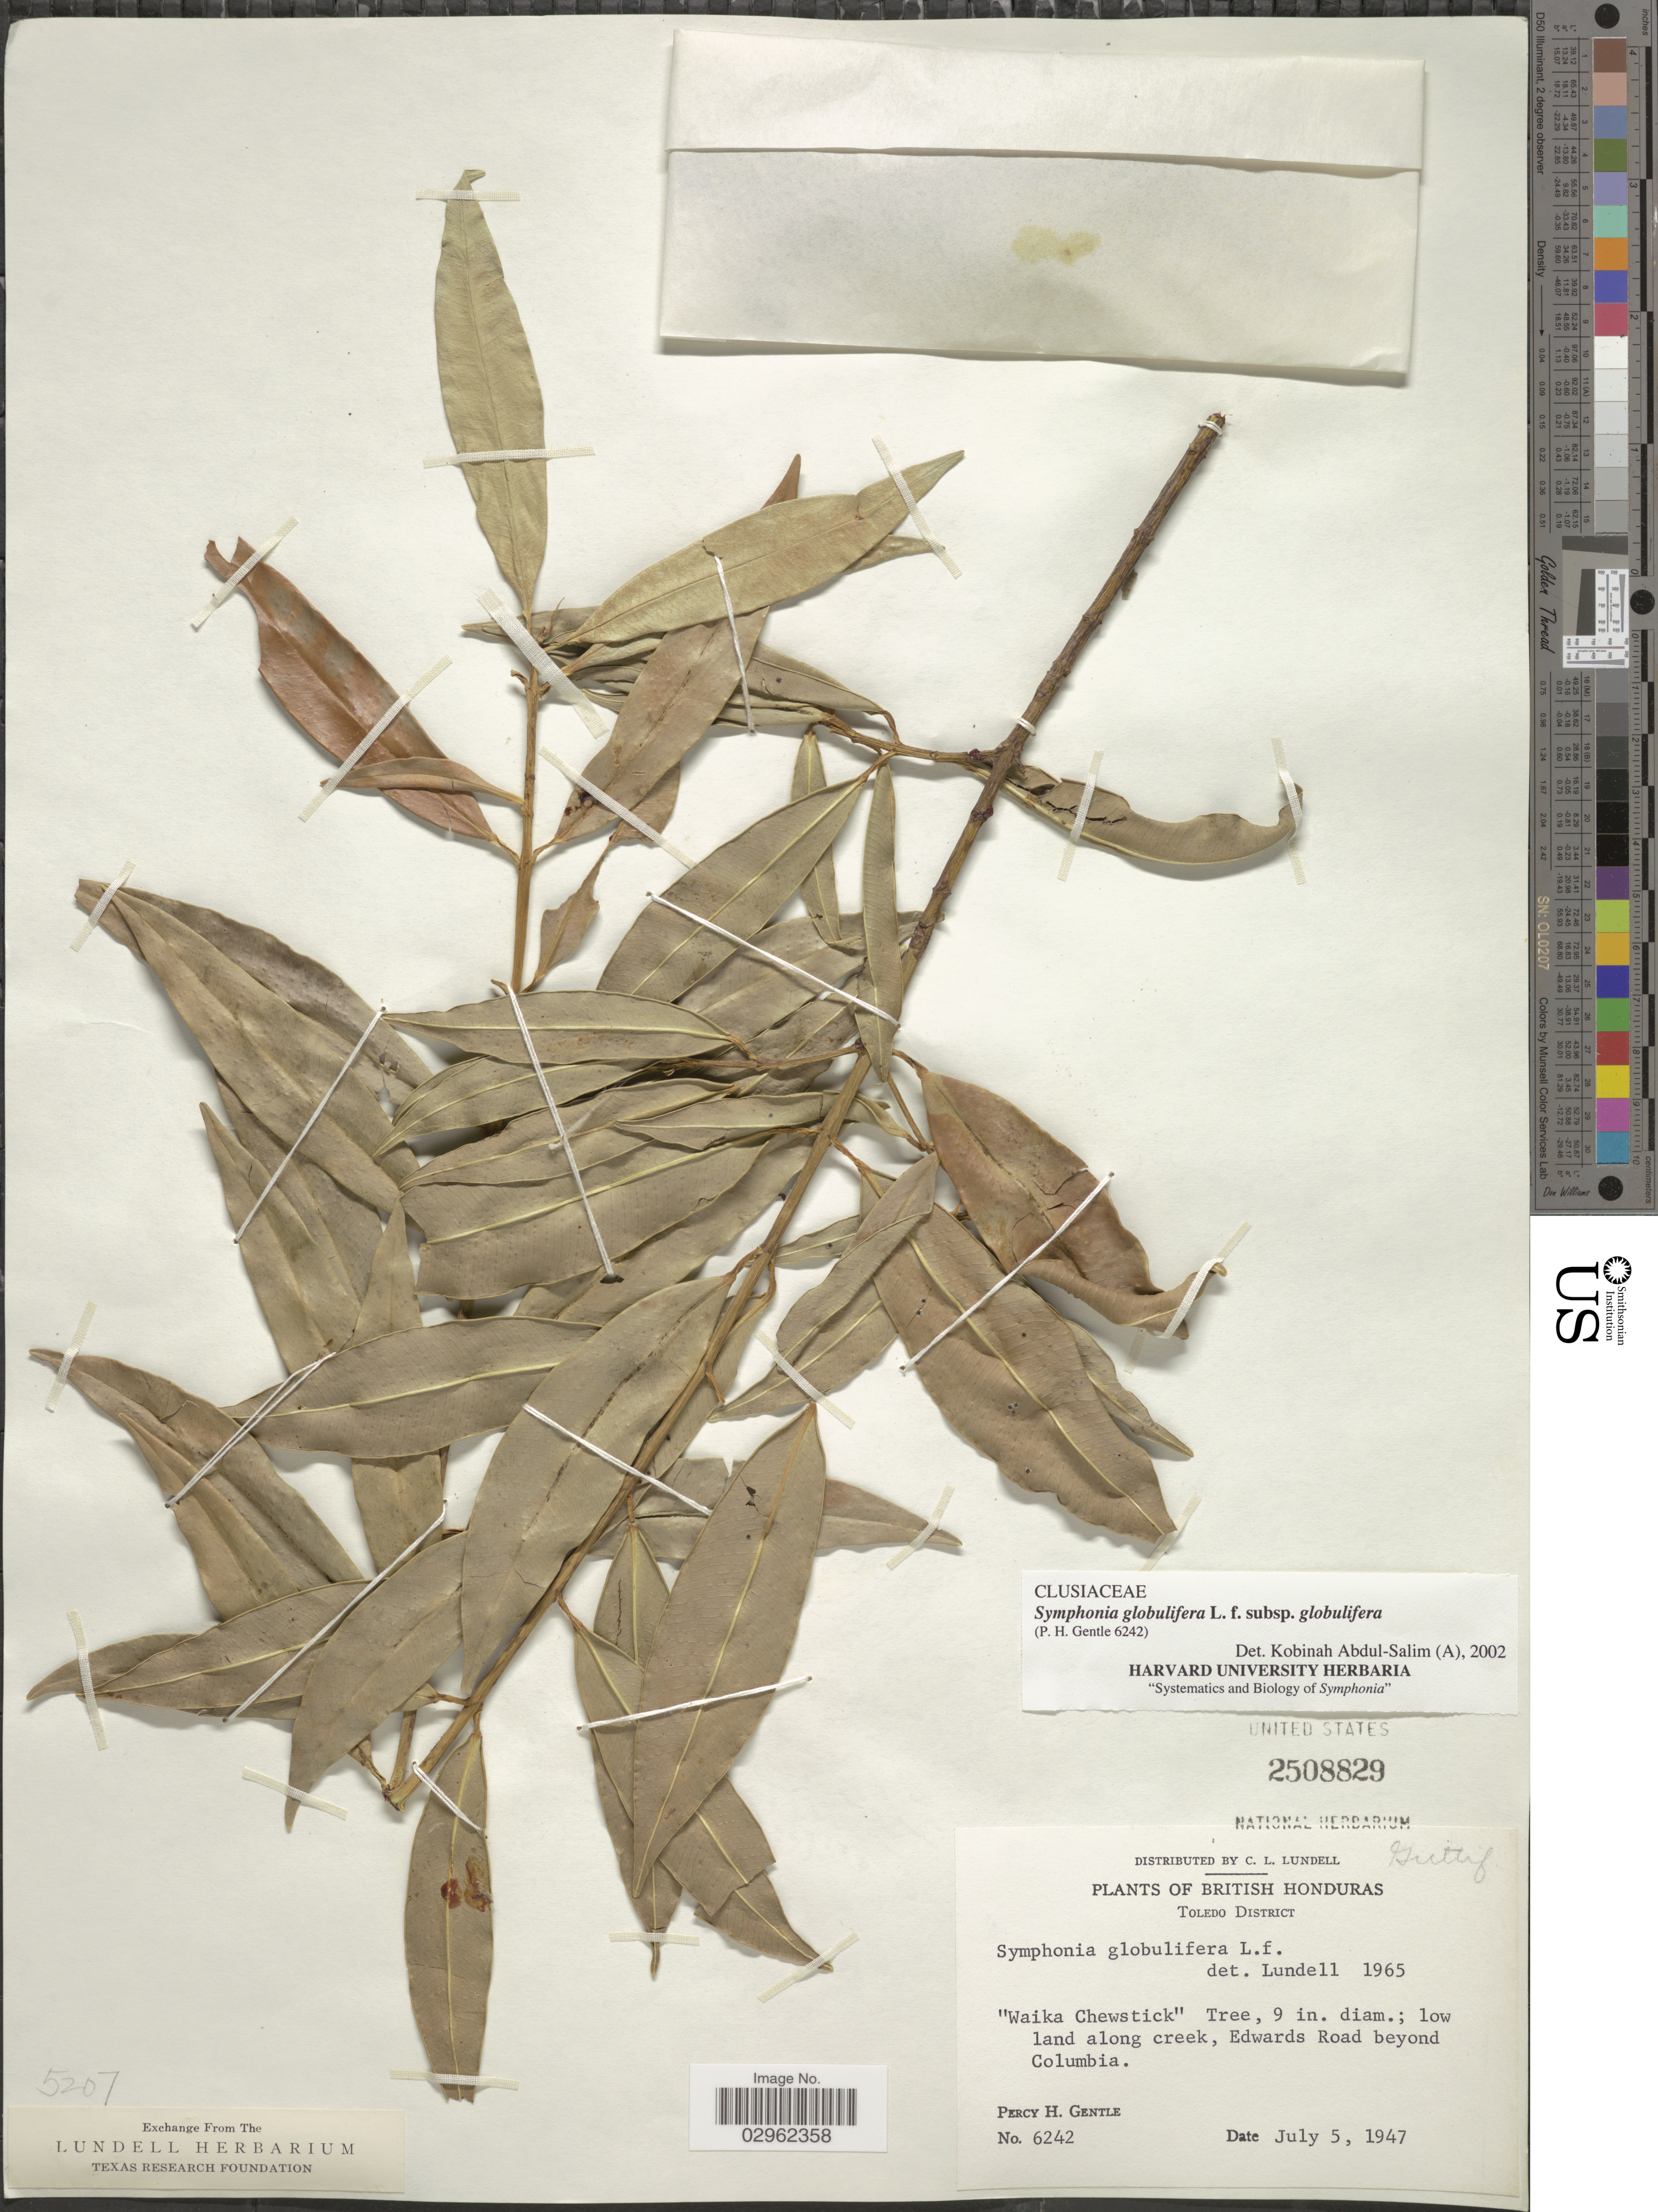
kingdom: Plantae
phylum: Tracheophyta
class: Magnoliopsida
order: Malpighiales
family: Clusiaceae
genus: Symphonia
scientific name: Symphonia globulifera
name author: L. f.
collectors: P. H. Gentle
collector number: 6242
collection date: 1947-07-05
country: Belize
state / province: Toledo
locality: British Honduras, Toledo District. Low land along creek, Edwards Road beyond Columbia.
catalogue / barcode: US 2508829